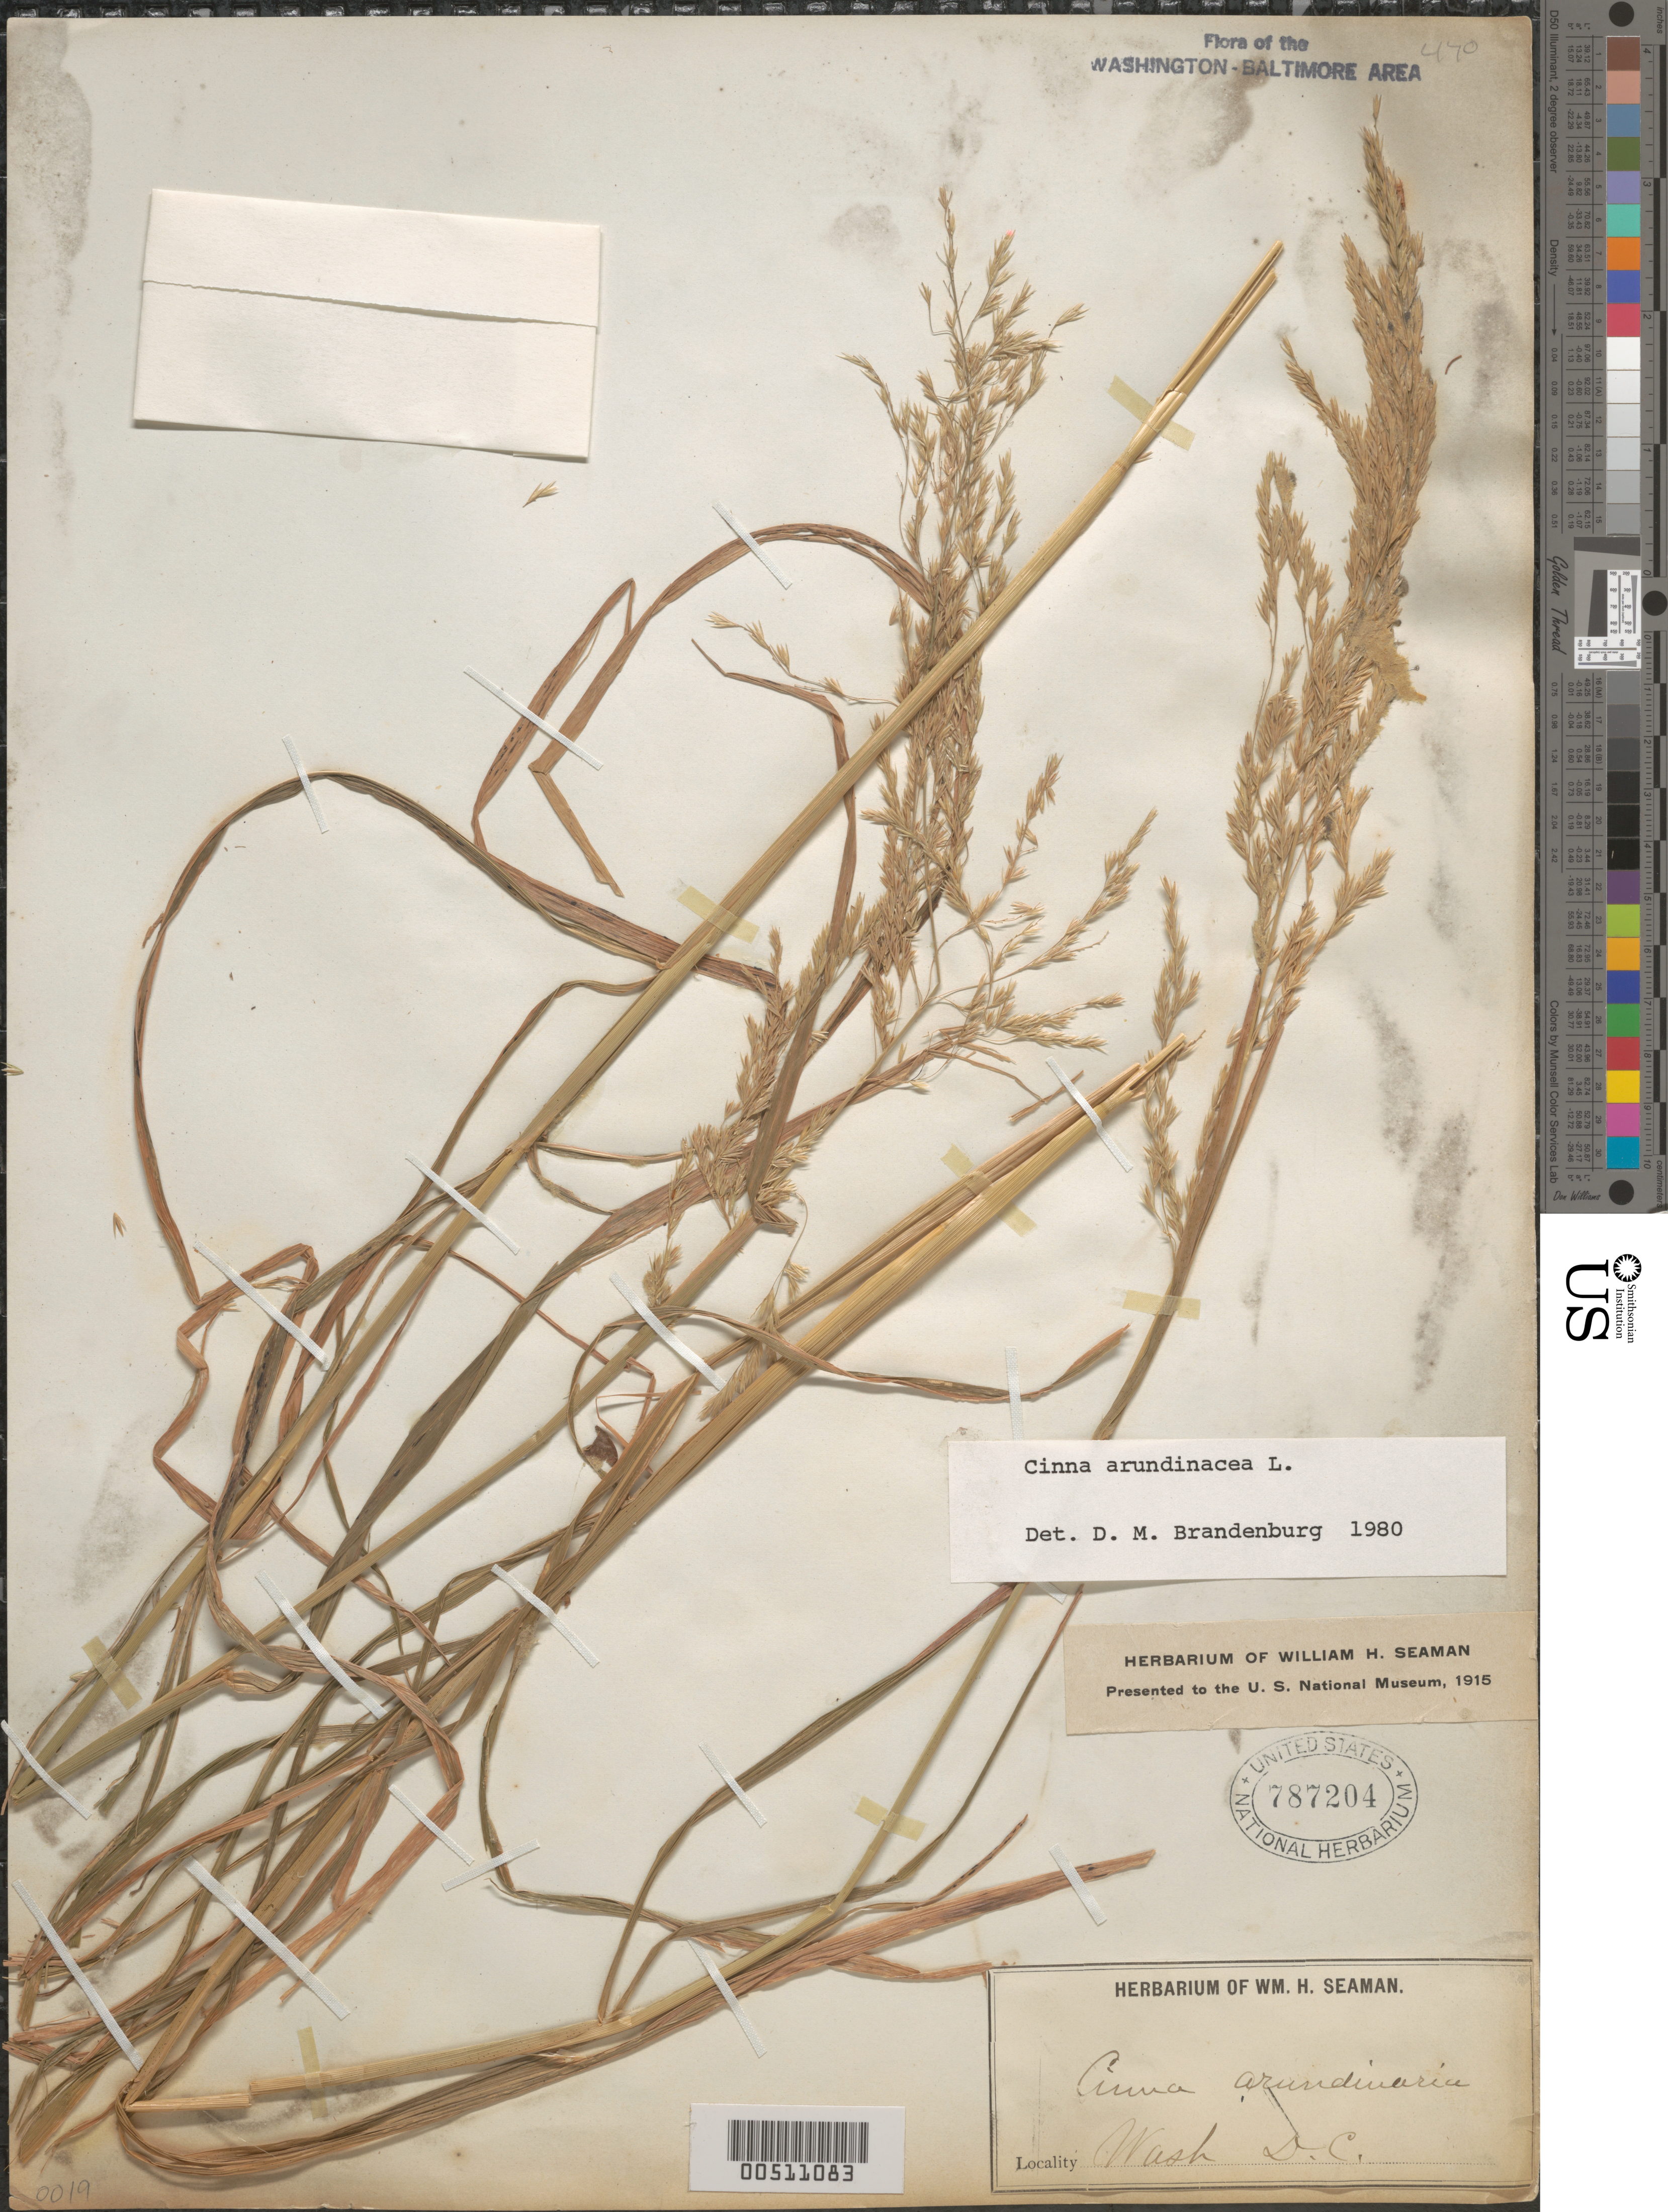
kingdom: Plantae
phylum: Tracheophyta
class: Liliopsida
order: Poales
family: Poaceae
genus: Cinna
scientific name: Cinna arundinacea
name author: L.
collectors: W. Seaman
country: United States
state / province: District of Columbia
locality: Washington DC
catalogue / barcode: US 787204